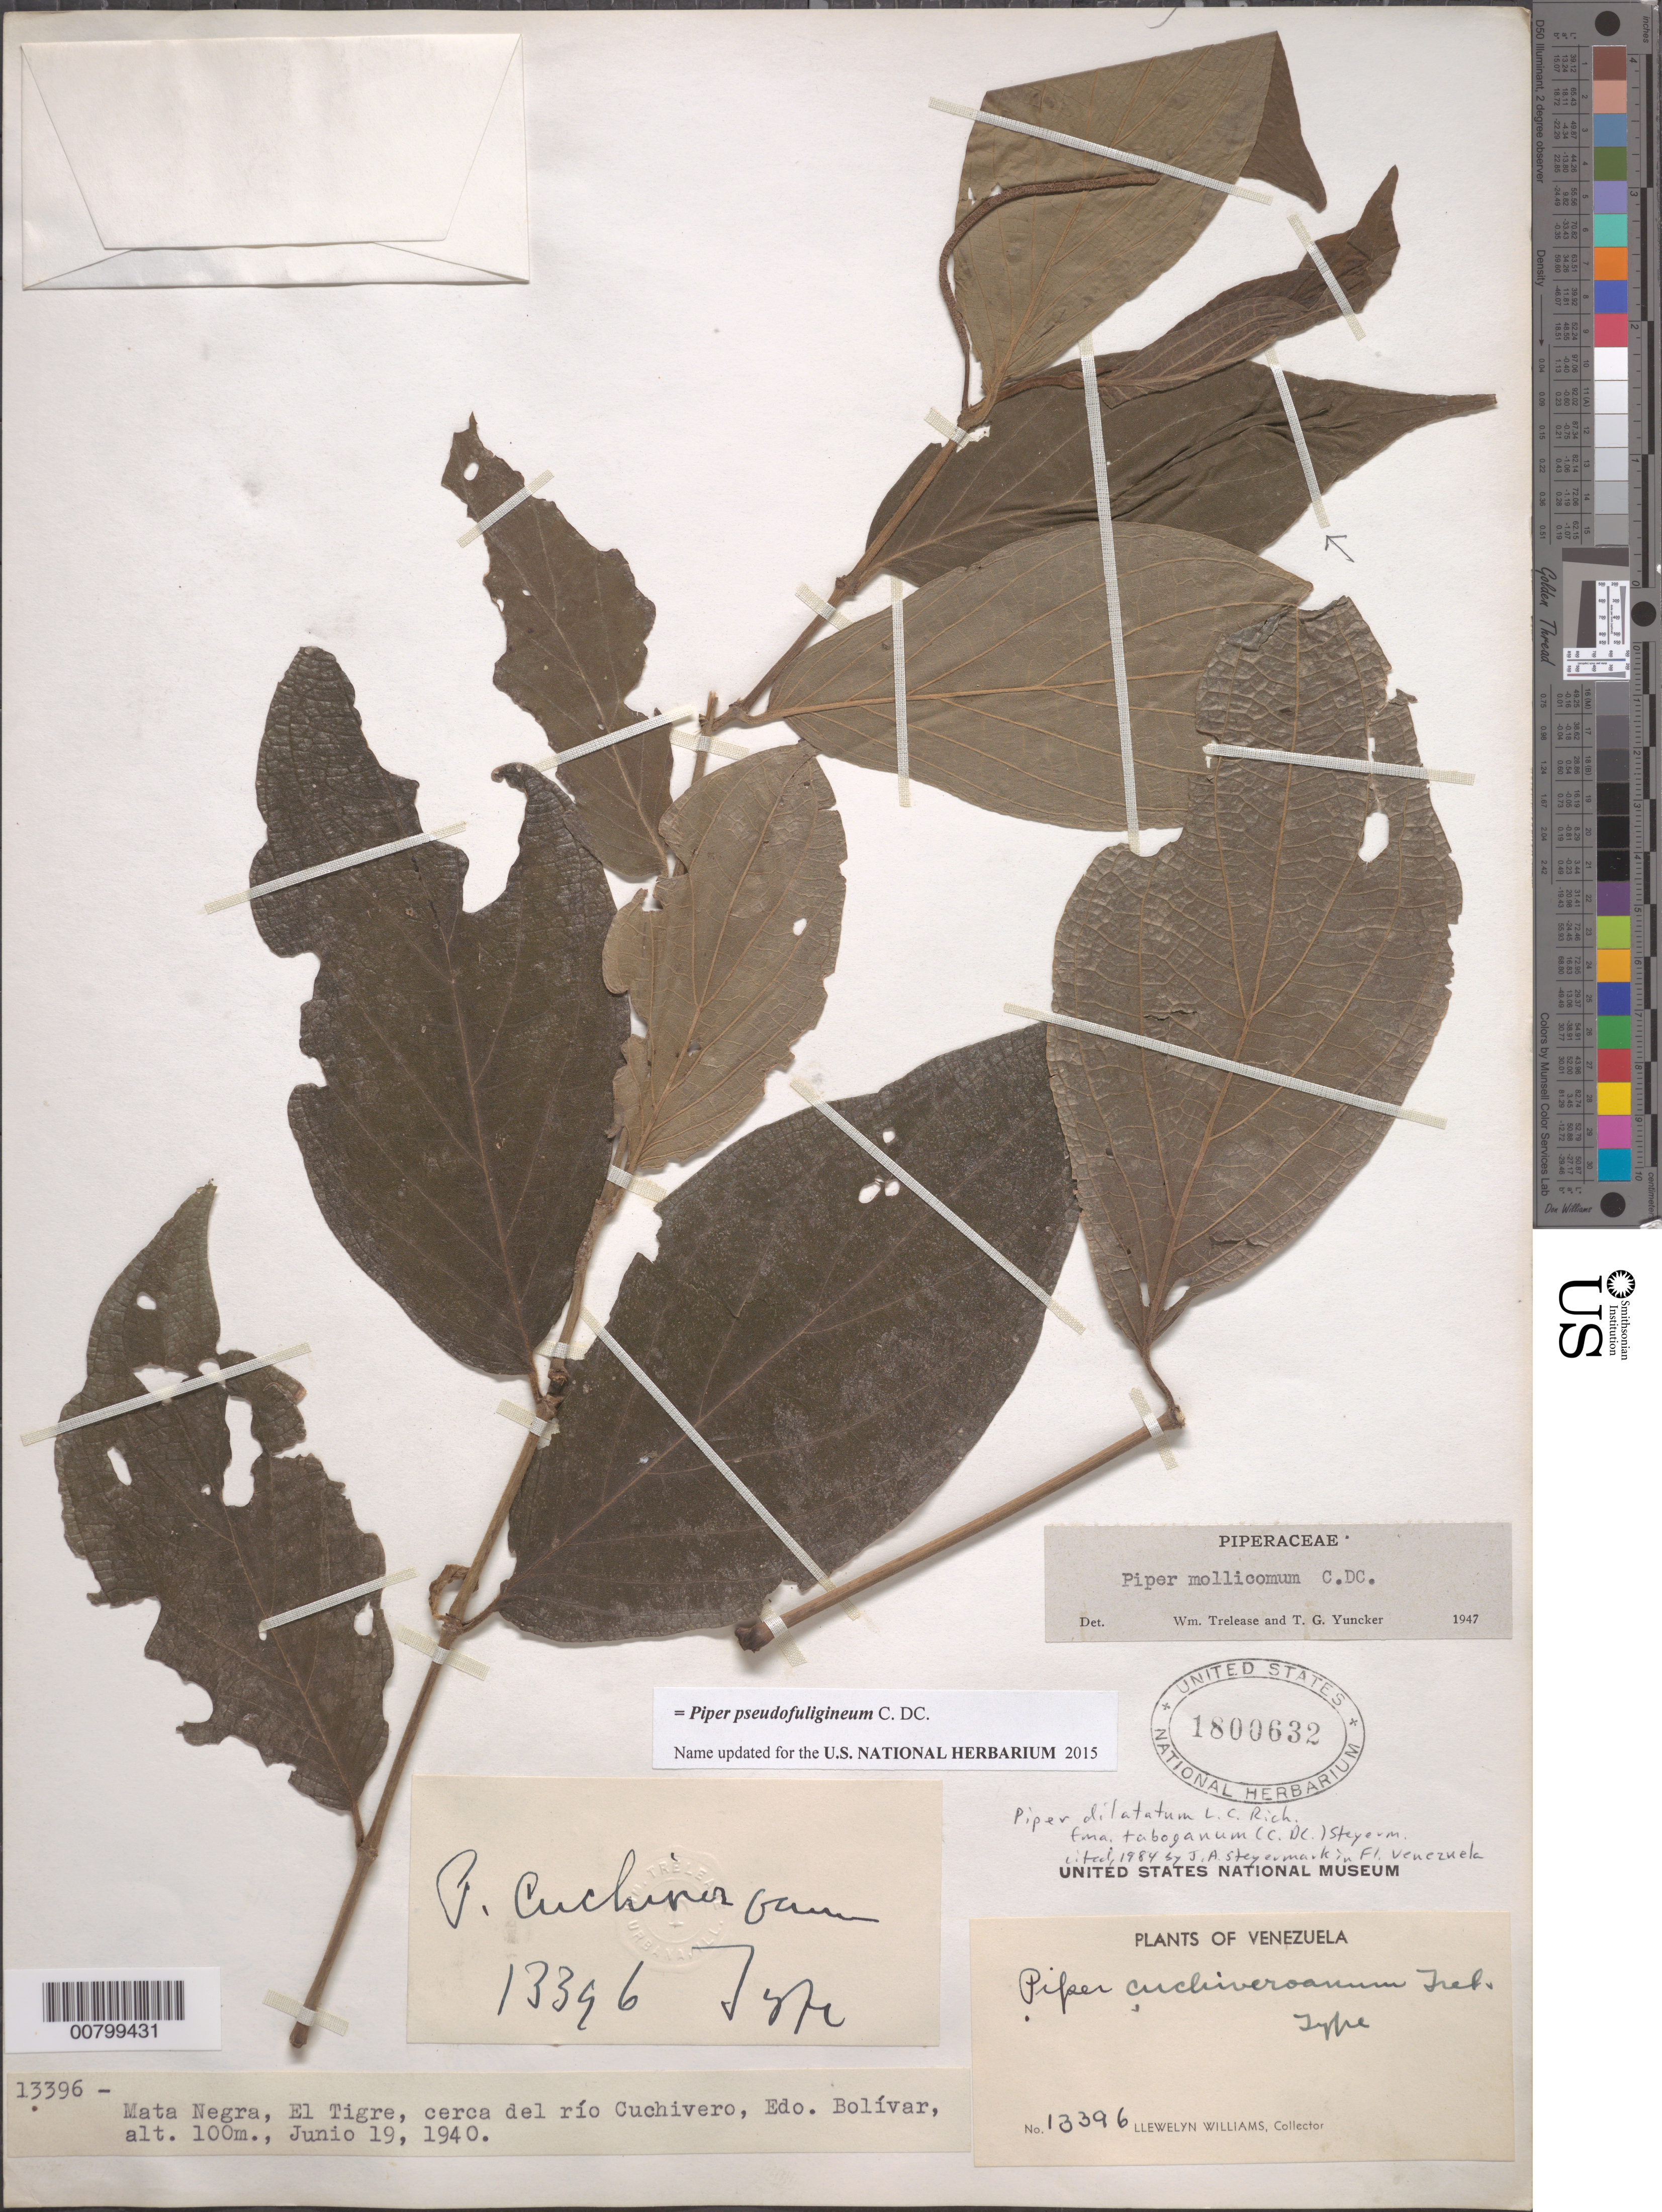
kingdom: Plantae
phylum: Tracheophyta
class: Magnoliopsida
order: Piperales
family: Piperaceae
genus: Piper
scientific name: Piper dilatatum f. taboganum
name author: (C. DC.) Steyerm.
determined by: Steyermark, Julian A., (VEN)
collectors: Ll. Williams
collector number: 13396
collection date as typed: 19-Jun-40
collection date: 1940-06-19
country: Venezuela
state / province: Bolívar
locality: Mata Negra, El Tigre, cerca Río Cuchivero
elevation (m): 100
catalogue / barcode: US 1800632